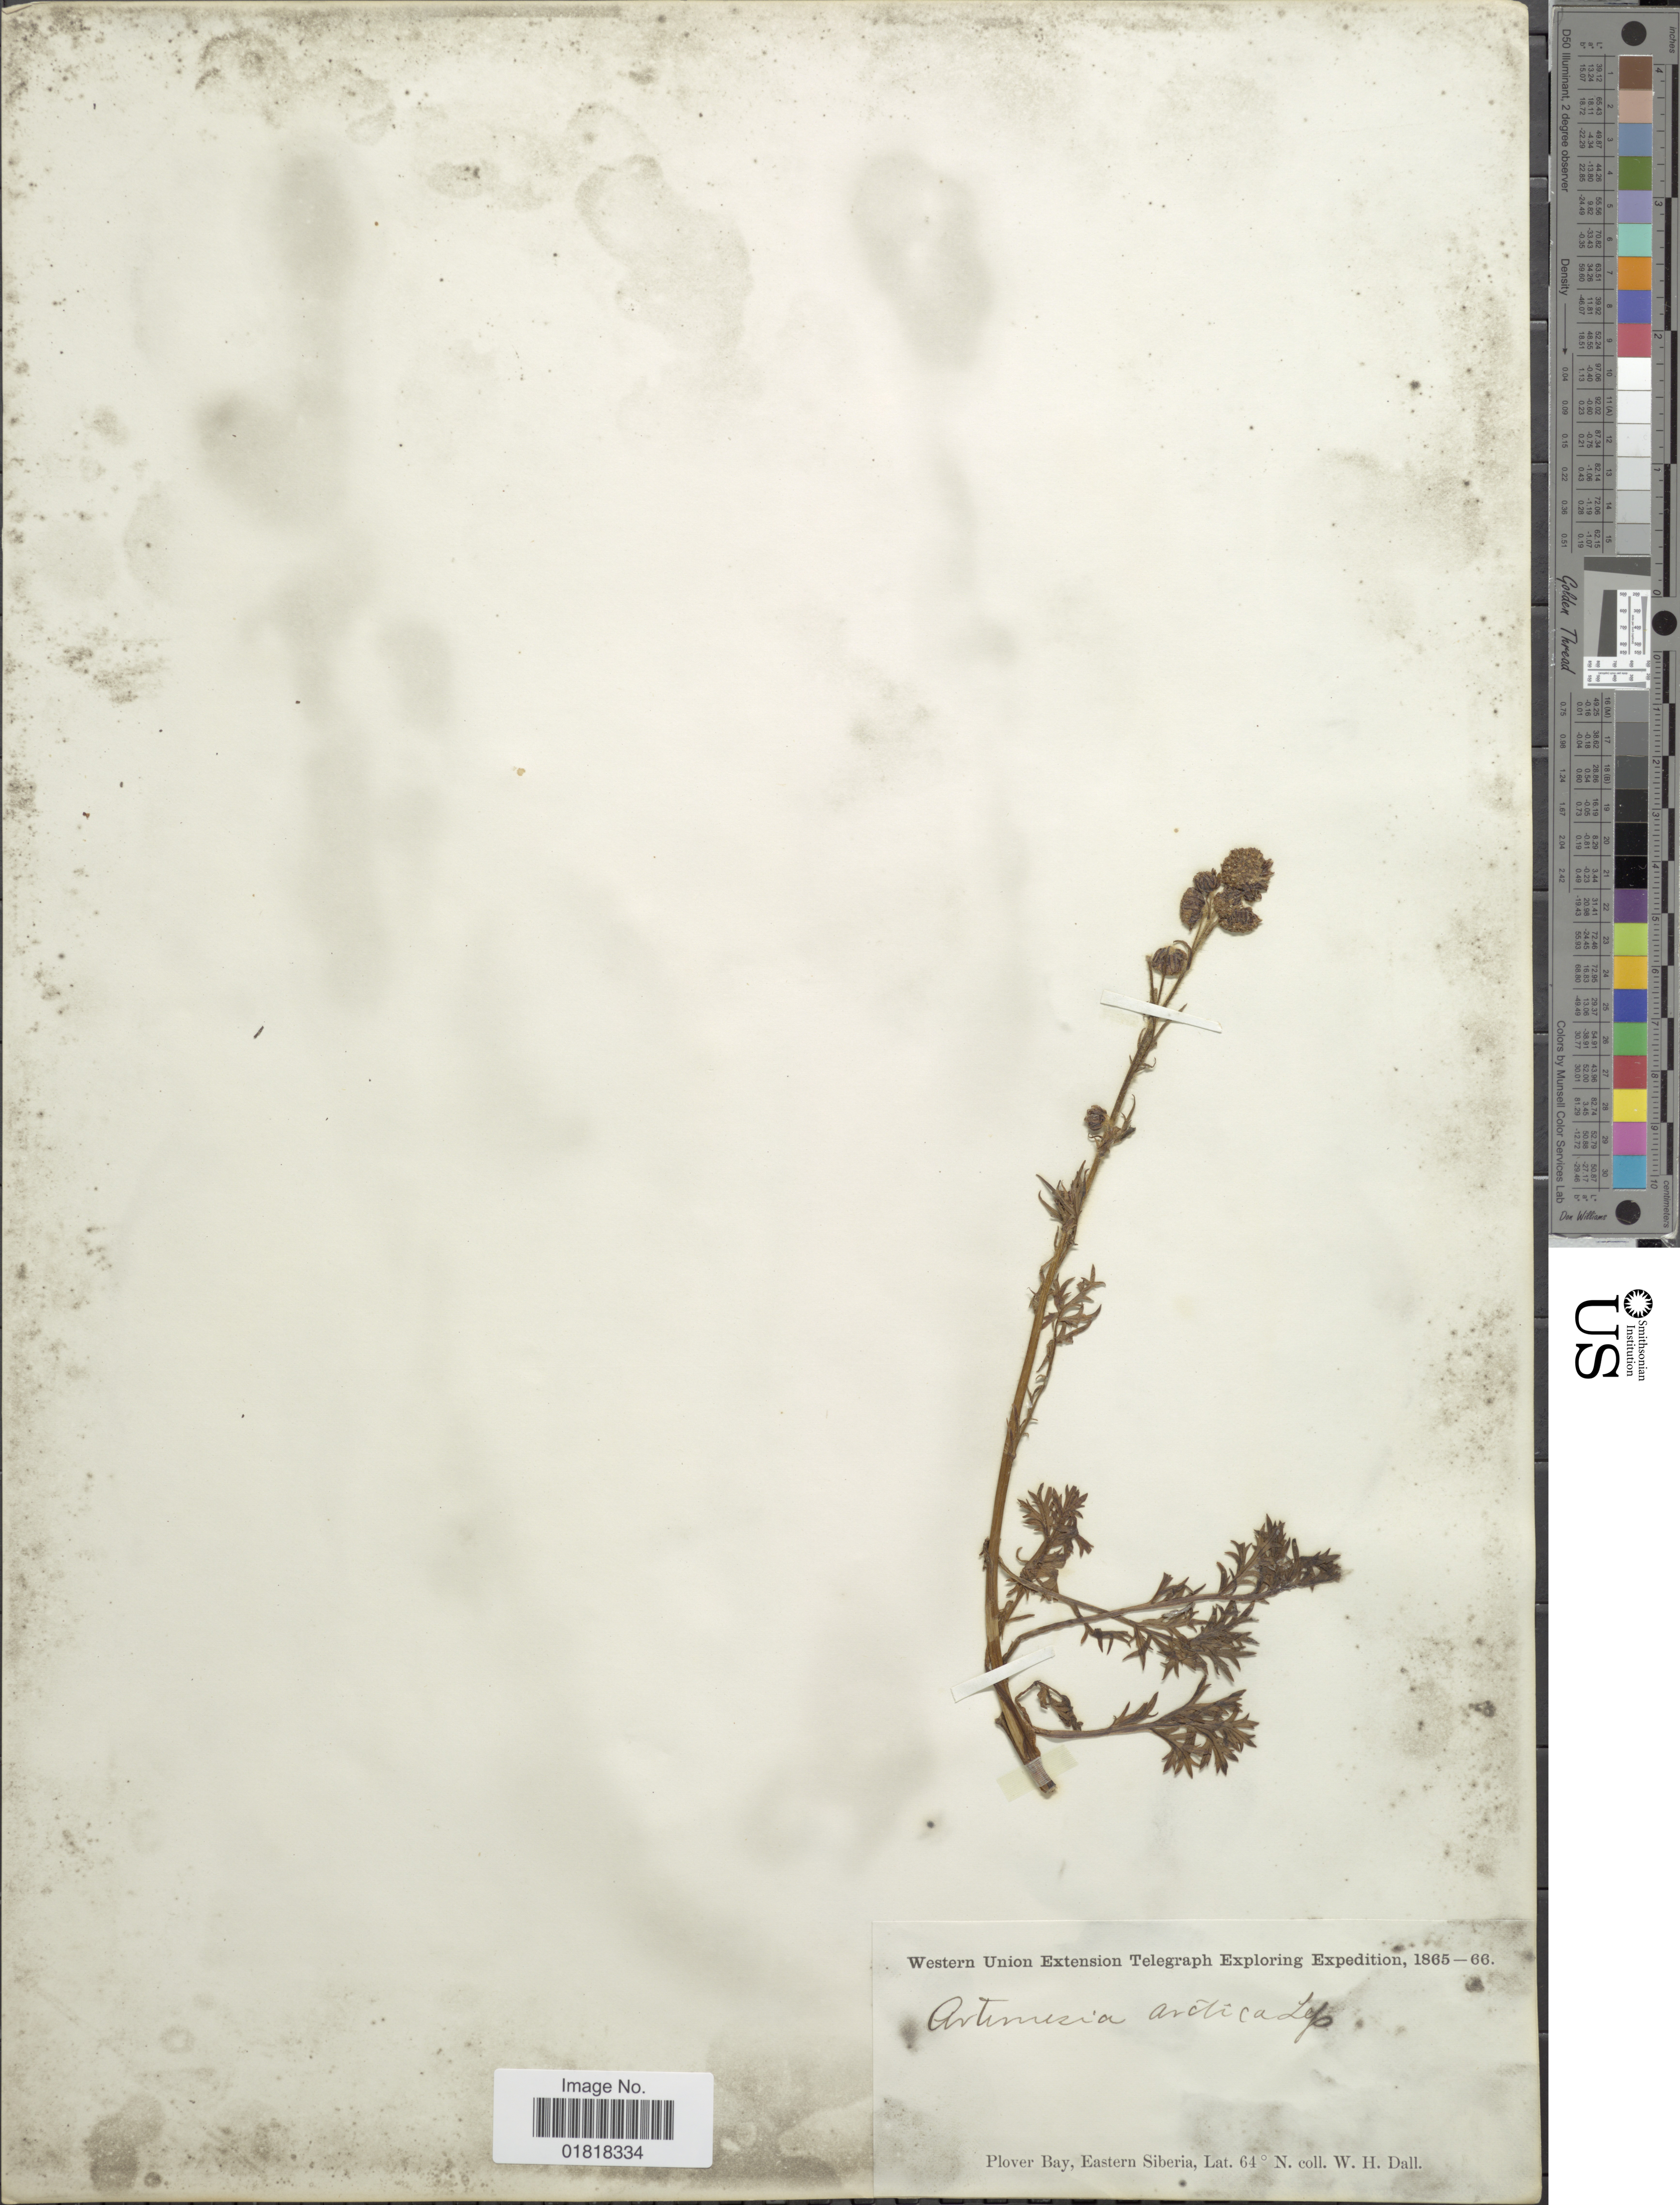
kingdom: Plantae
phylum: Tracheophyta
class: Magnoliopsida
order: Asterales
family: Asteraceae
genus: Artemisia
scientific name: Artemisia arctica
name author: Less.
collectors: W. Dall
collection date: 1865/1866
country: Russian Federation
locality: Western Union Extension Telegraph Exploring, Plover Bay, Eastern Siberia